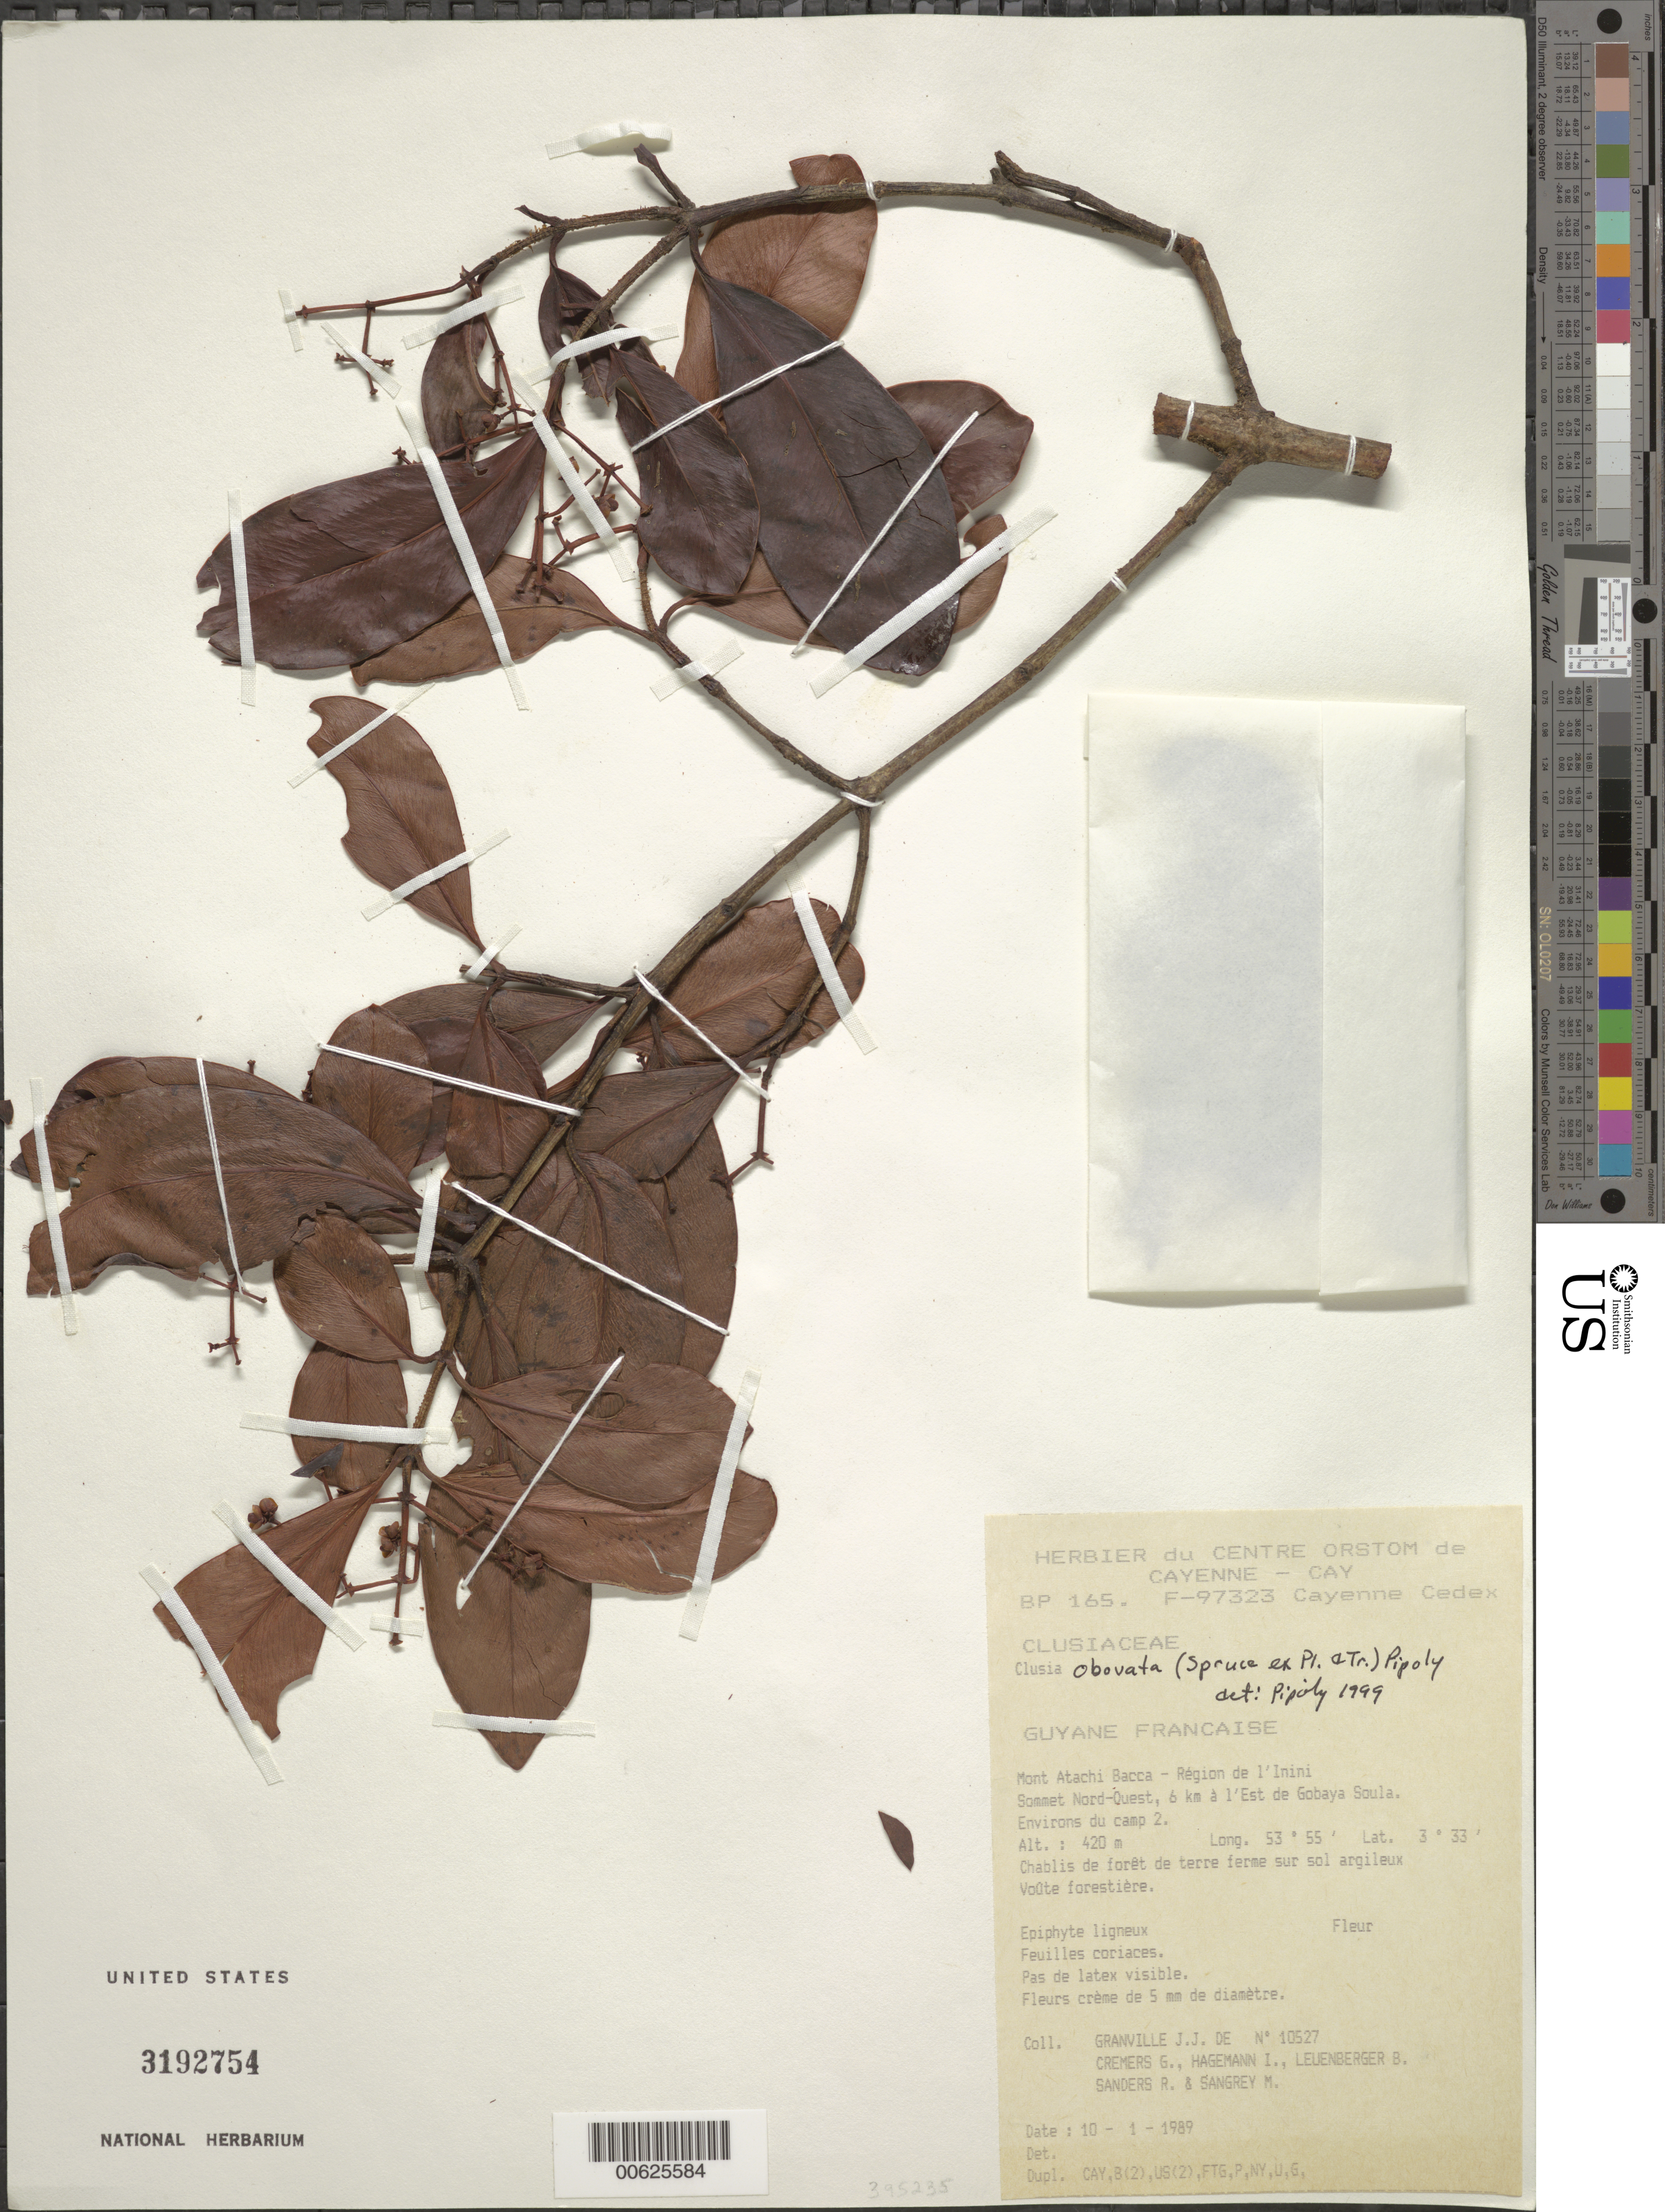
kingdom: Plantae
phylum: Tracheophyta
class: Magnoliopsida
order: Malpighiales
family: Clusiaceae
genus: Clusia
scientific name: Clusia obovata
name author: (Spruce ex Planch. & Triana) Pipoly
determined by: Pipoly, J. J., III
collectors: J.-J. de Granville, G. Cremers, J. Hagemann, B. E. Leuenberger & M. S. Sangrey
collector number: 10527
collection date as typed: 10-Jan-89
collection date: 1989-01-10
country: French Guiana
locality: Mont Atachi Bacca, région de l'Inini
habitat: Chablis de forêt de terre ferme sur sol argileux. Voute forestiere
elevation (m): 420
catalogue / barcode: US 3192754